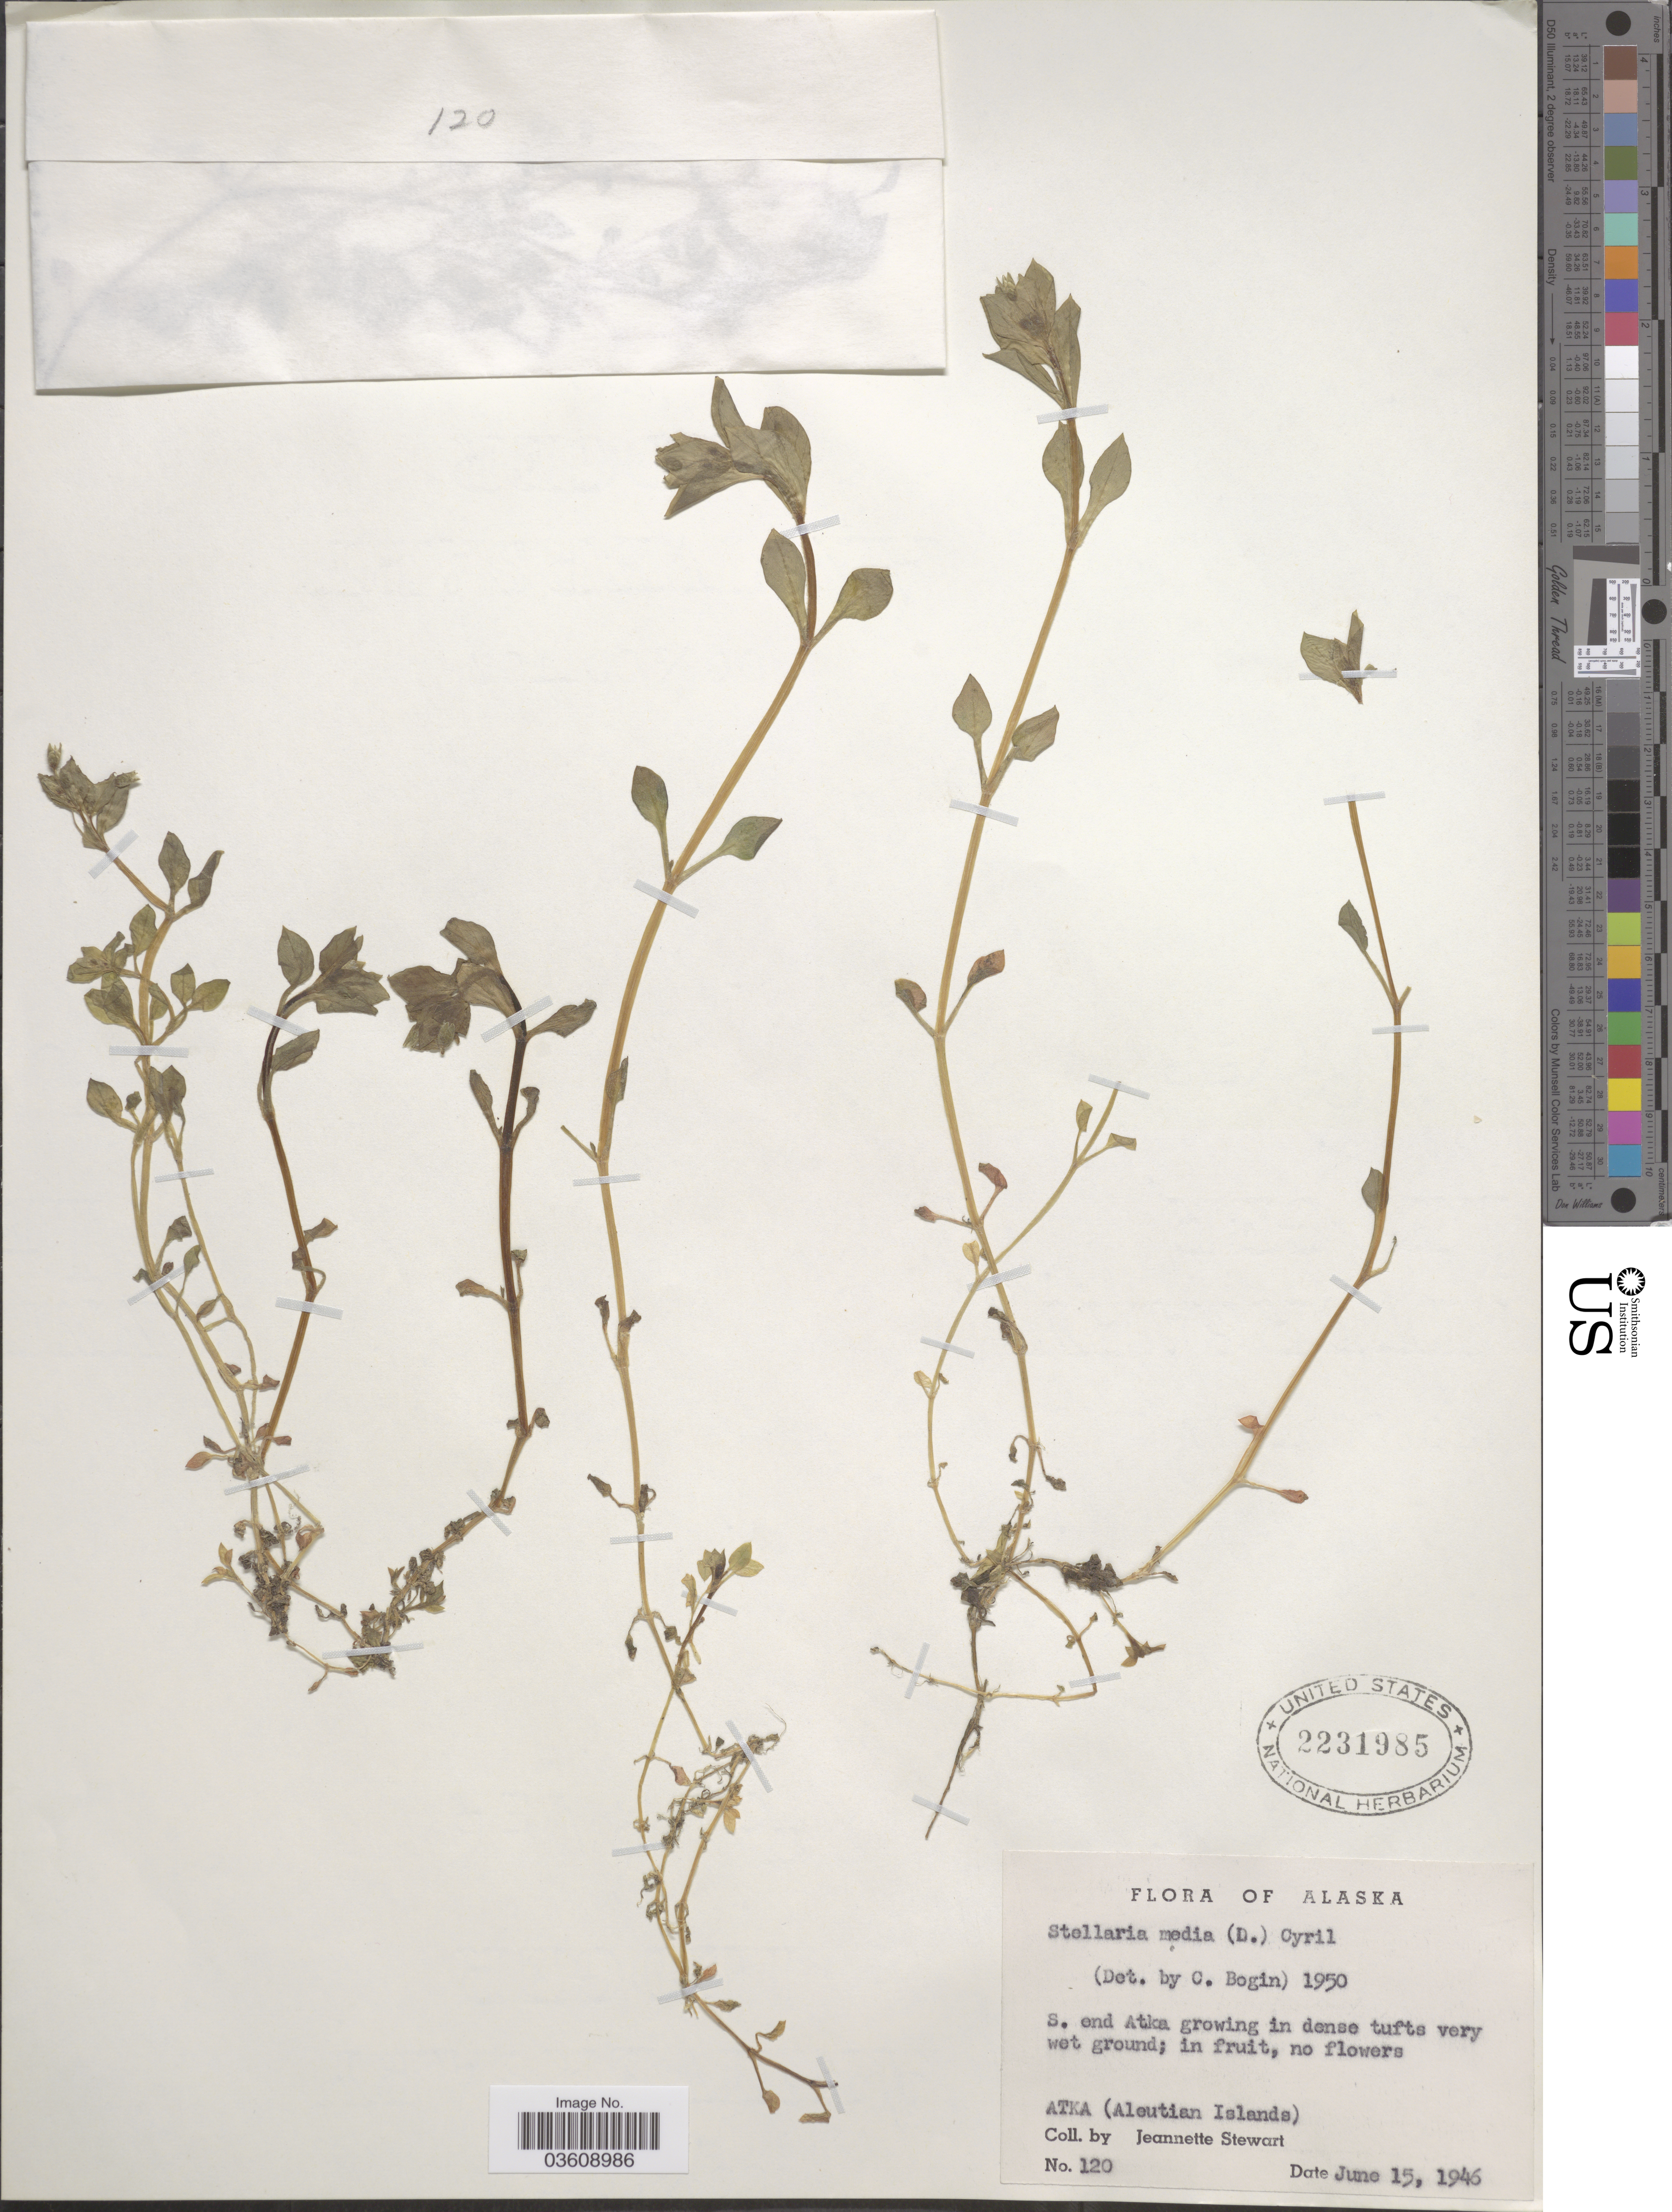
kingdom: Plantae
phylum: Tracheophyta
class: Magnoliopsida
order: Caryophyllales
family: Caryophyllaceae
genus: Stellaria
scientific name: Stellaria media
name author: (L.) Vill.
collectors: J. Stewart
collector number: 120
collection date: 1946-06-15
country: United States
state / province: Alaska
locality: S. end Atka growing in dense tufts very wet ground. Atka (Aleutian Islands).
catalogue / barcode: US 2231985